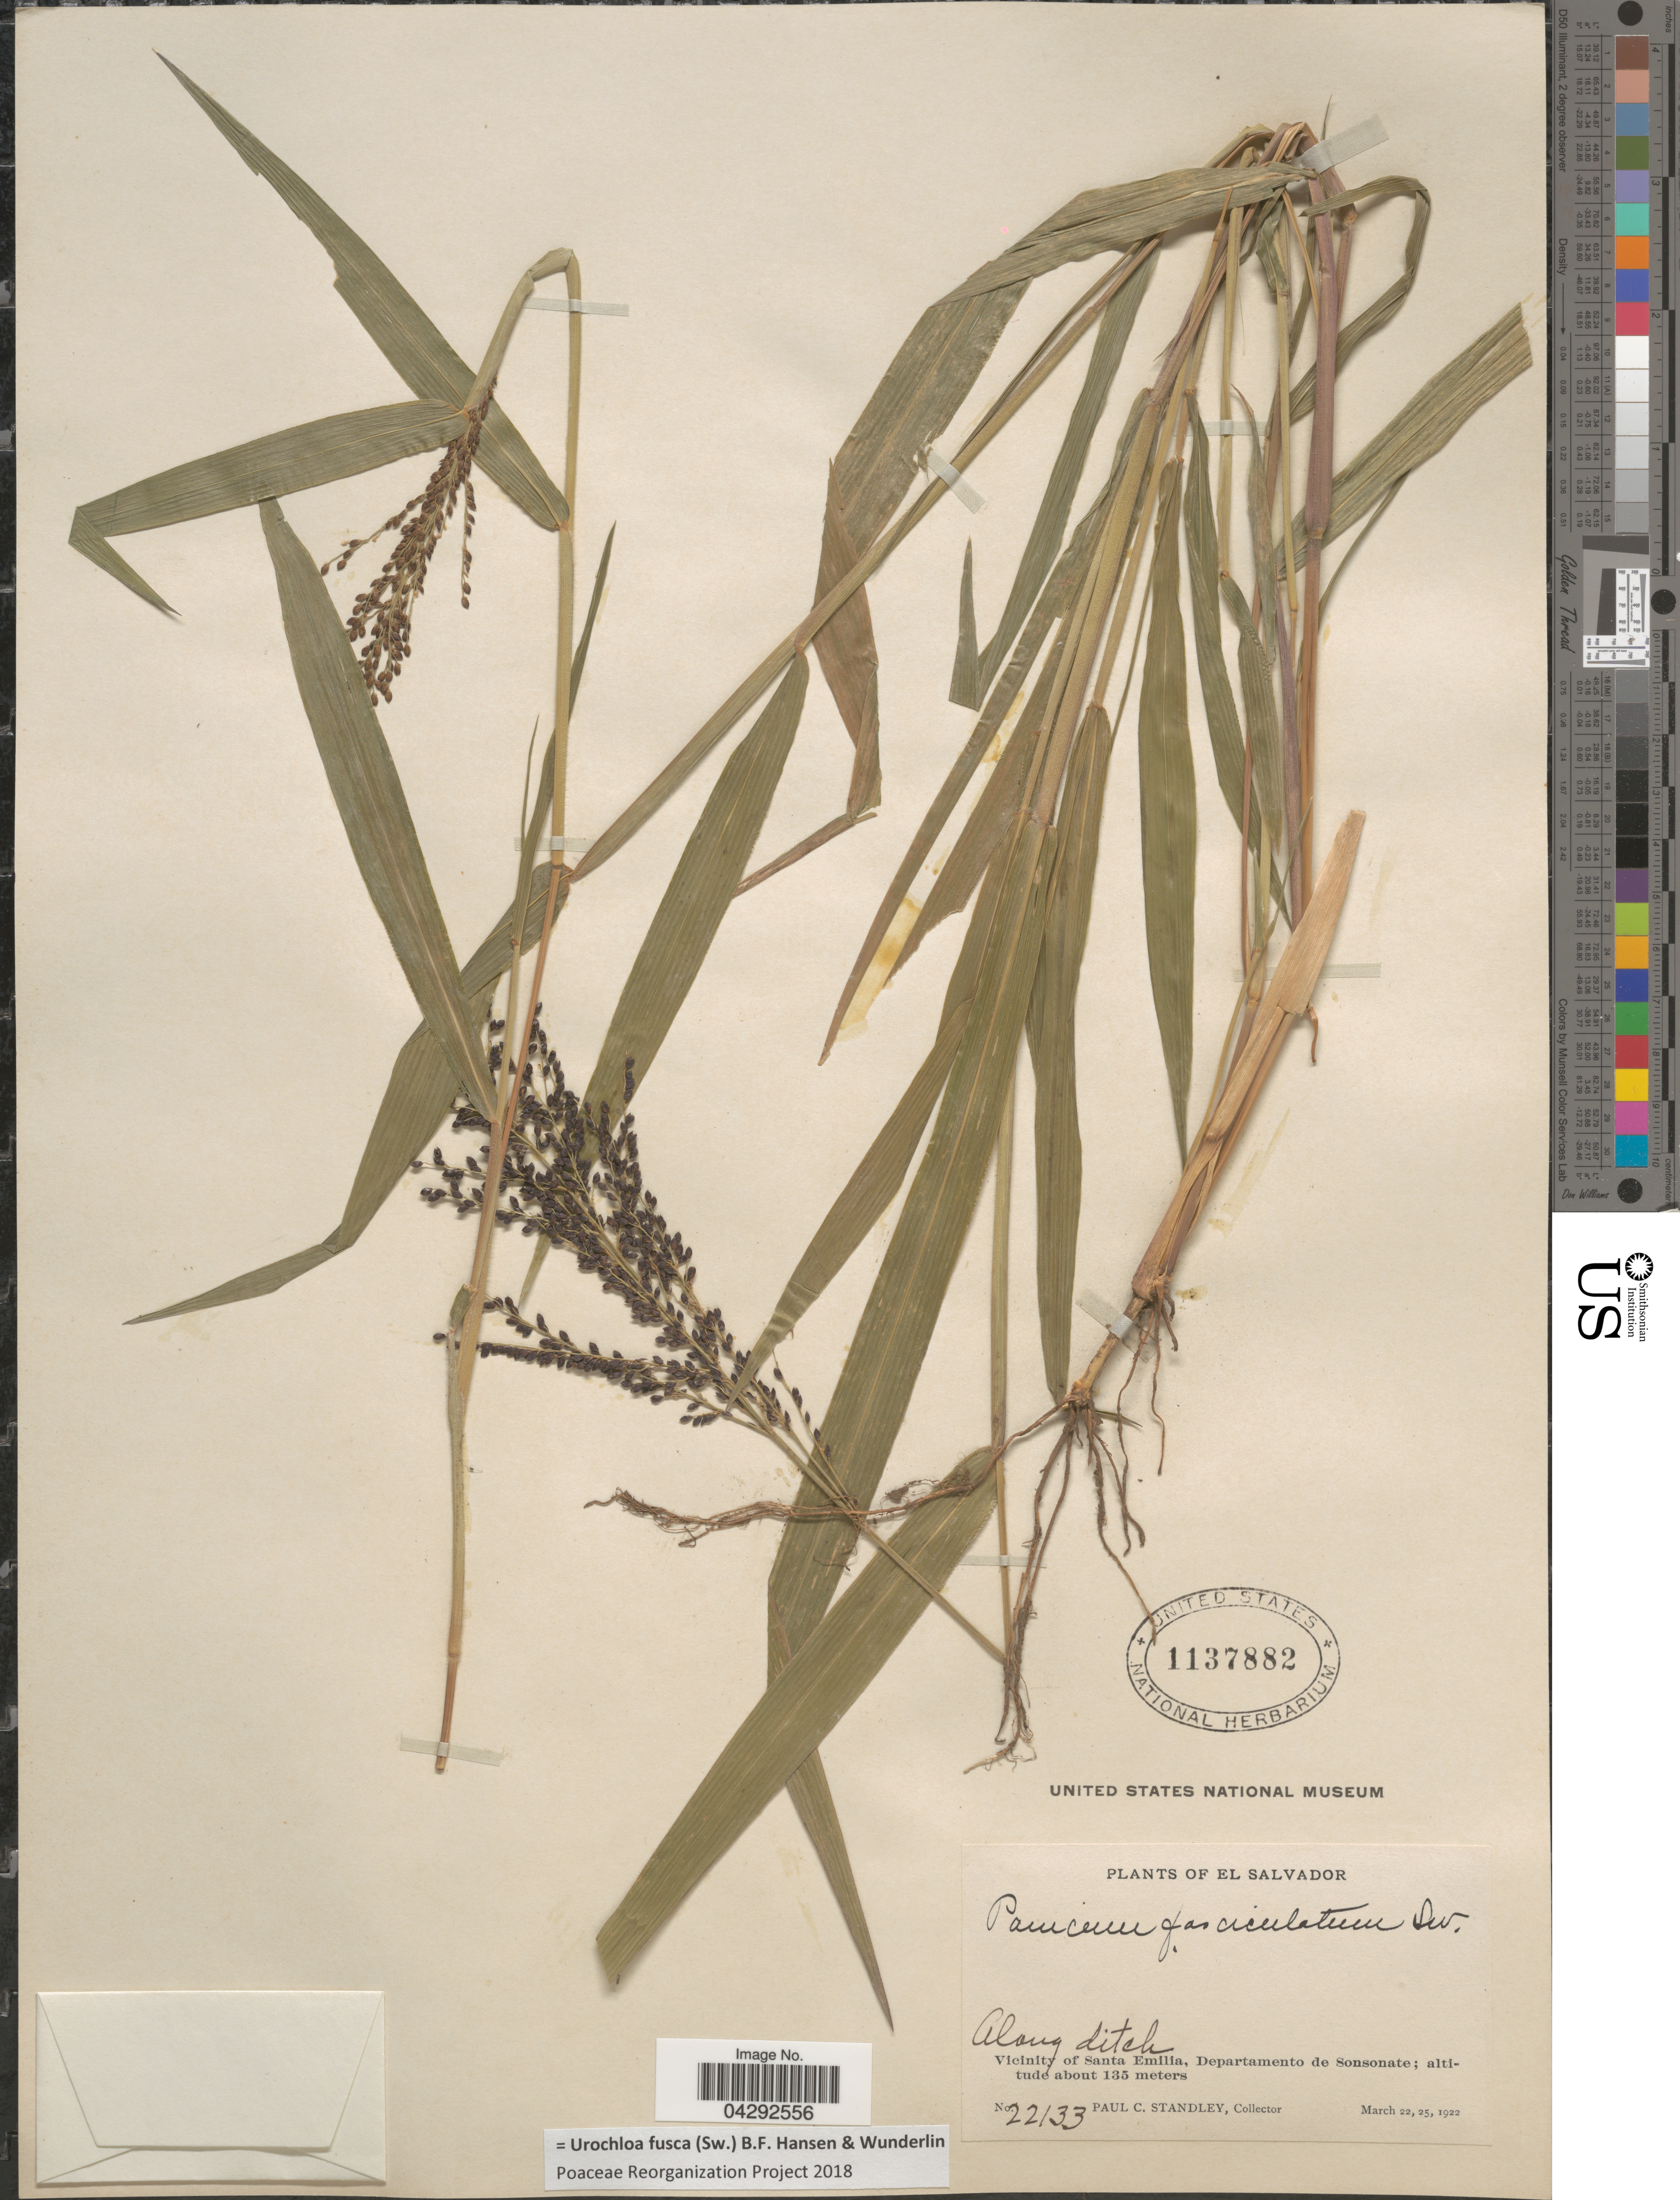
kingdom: Plantae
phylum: Tracheophyta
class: Liliopsida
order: Poales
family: Poaceae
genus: Urochloa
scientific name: Urochloa fusca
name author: (Sw.) B.F. Hansen & Wunderlin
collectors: P. C. Standley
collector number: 22133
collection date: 1922-03-22/1922-03-25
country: El Salvador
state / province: Sonsonate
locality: Along ditch. Vicinity of Santa Emilia, Departamento de Sonsonate.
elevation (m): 135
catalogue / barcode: US 1137882